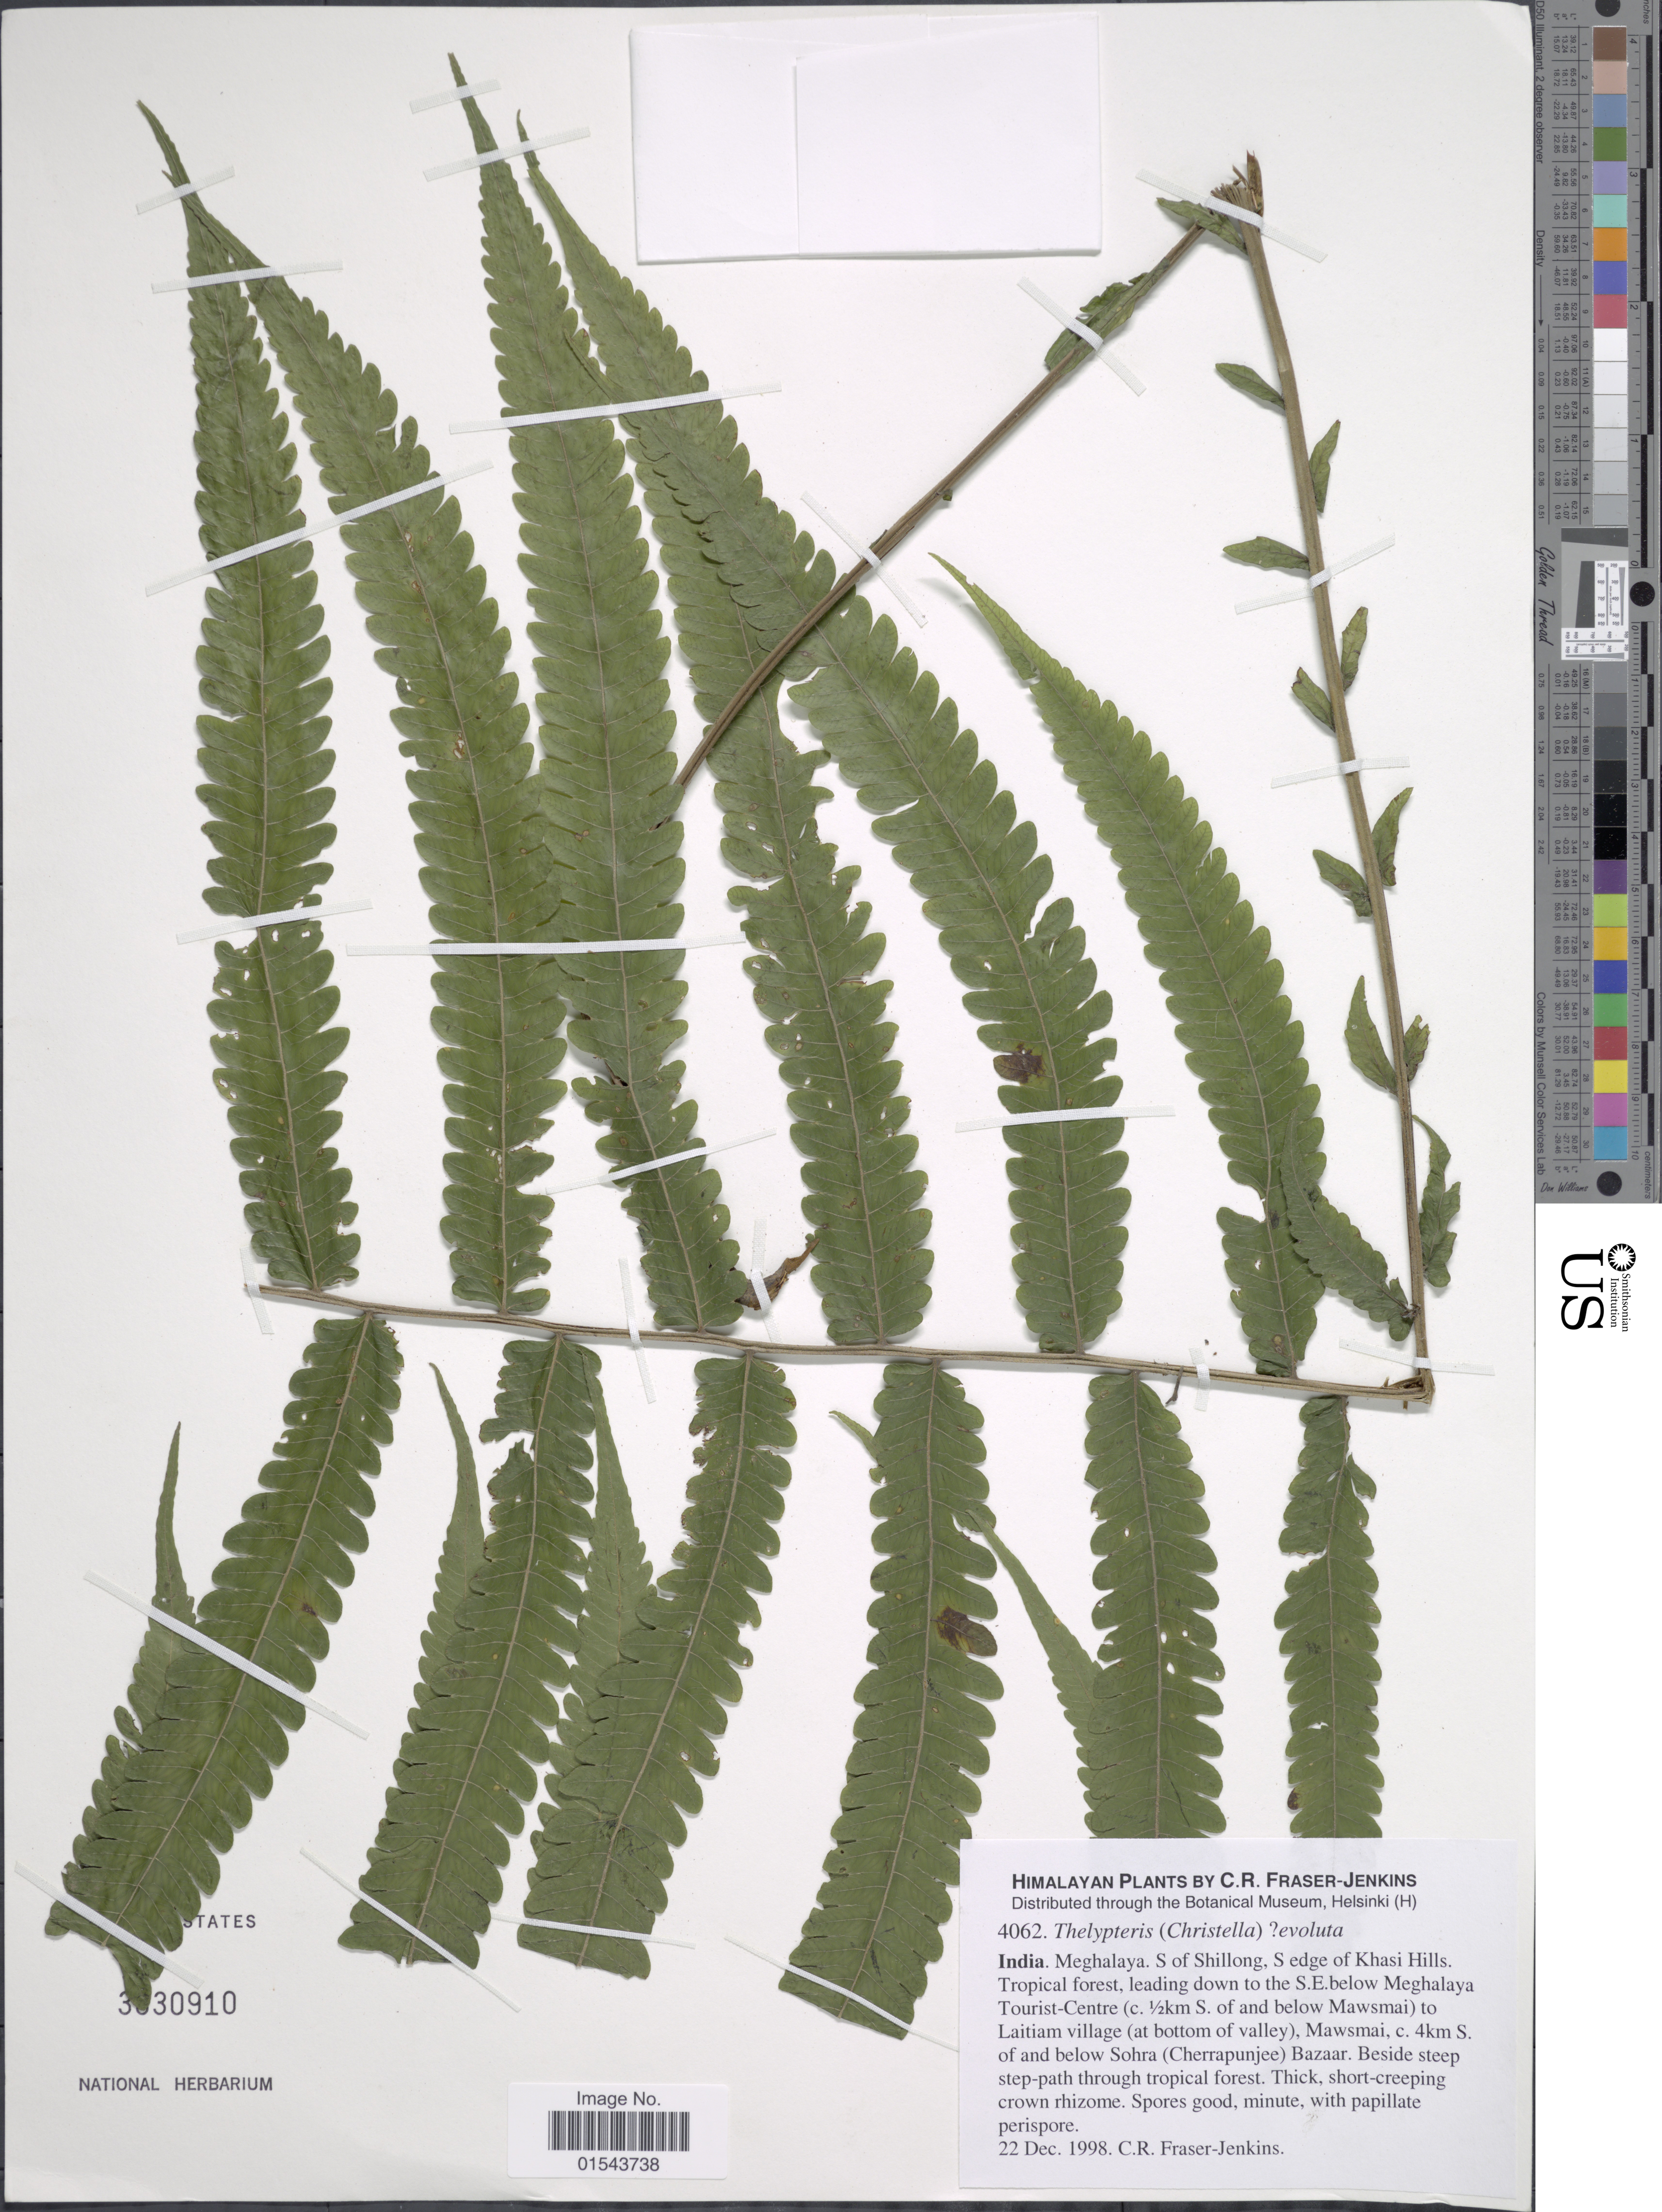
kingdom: Plantae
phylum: Tracheophyta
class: Polypodiopsida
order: Polypodiales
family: Thelypteridaceae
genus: Christella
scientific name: Christella evoluta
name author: (C.B. Clarke) Holttum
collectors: C. R. Fraser-Jenkins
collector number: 4062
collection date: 1998-12-22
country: India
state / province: Meghalaya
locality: Meghalaya. S of Shillong, S edge of Khasi Hills. Tropical forest, leading down to the S.E. below Meghalaya Tourust-Centre (0.5 km S. of and below Mawsmai) to Laitiam village (at bottom of valley), Mwasmai 4 km S. of and below Sohra (Cherrapunjee), Bazaar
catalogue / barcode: US 3030910